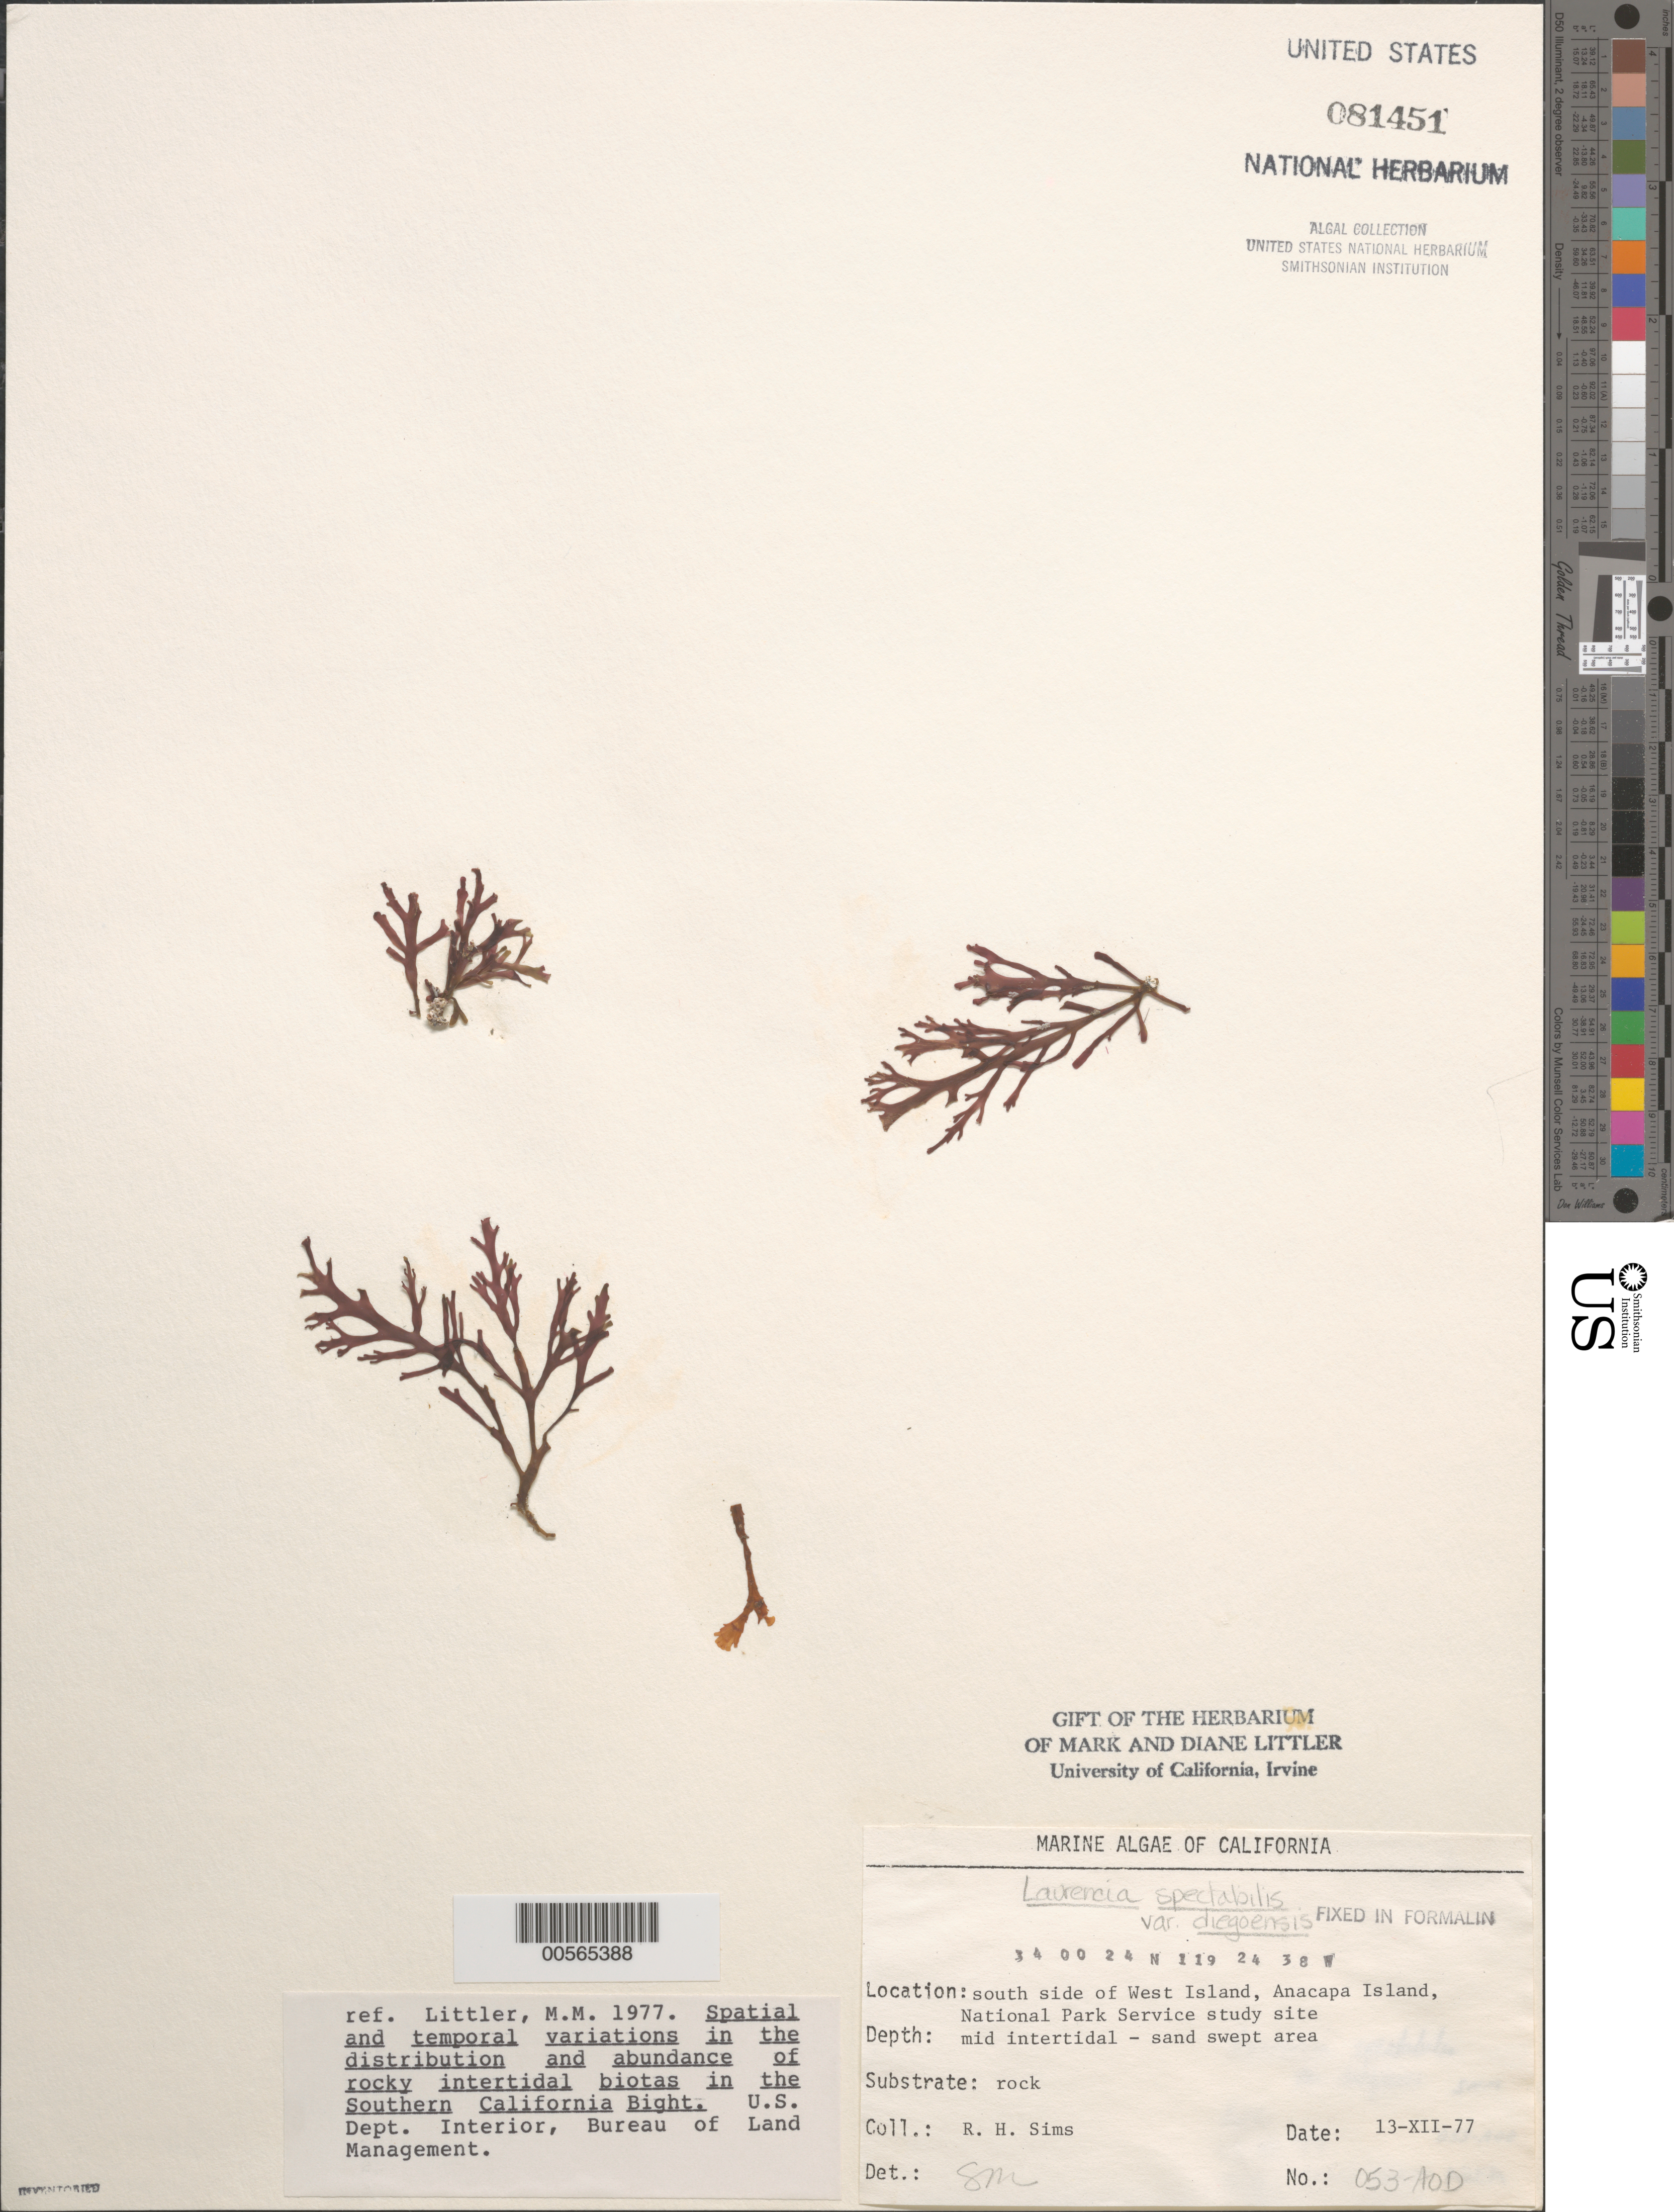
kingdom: Plantae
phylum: Rhodophyta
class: Florideophyceae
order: Ceramiales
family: Rhodomelaceae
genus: Osmundea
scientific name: Osmundea spectabilis var. diegoensis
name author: (E.Y. Dawson) K.W. Nam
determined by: Algae name updating Project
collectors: R. H. Sims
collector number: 053-AOD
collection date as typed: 13 Dec 1977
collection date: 1977-12-13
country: United States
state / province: California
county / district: Ventura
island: Anacapa Island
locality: South side of west island [National Park Service site]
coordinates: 34 00'24"N, 119 24'38"W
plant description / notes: BLM-SOCALBIGHT Rocky Intertidal Survey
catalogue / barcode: US 81451